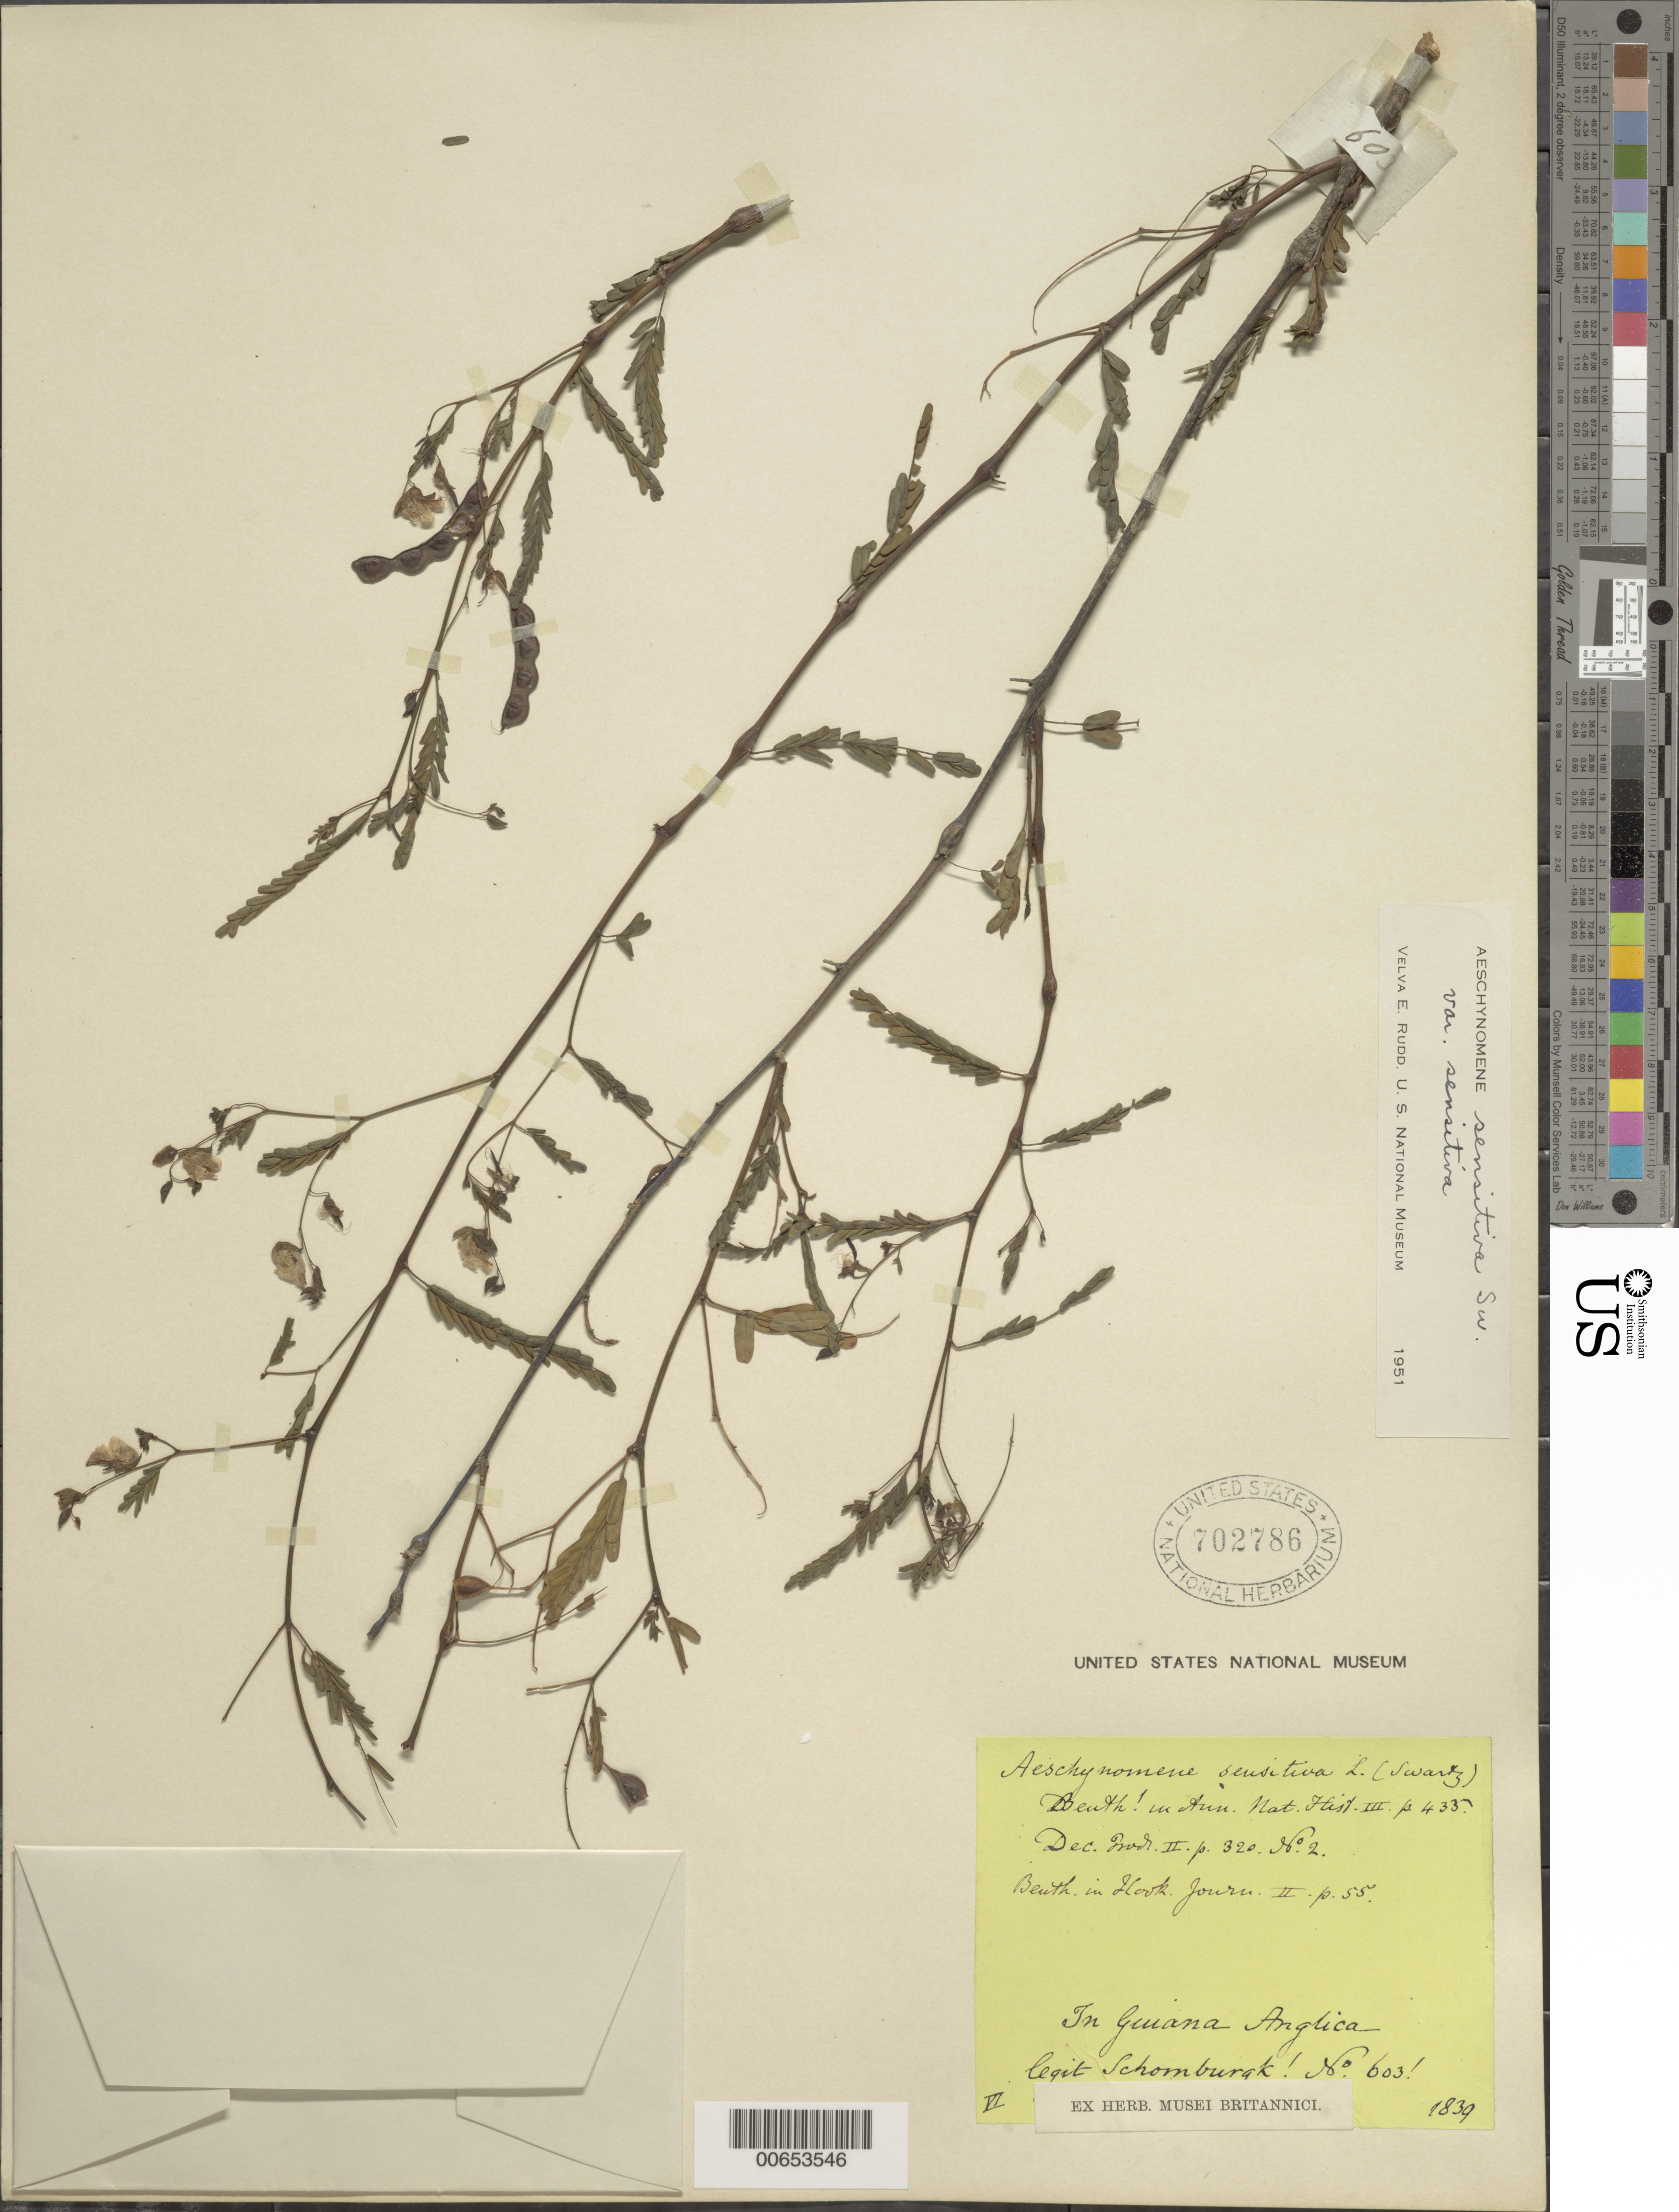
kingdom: Plantae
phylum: Tracheophyta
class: Magnoliopsida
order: Fabales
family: Fabaceae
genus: Aeschynomene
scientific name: Aeschynomene sensitiva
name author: Sw.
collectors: R. H. Schomburgk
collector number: I 603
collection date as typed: June 1839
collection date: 1839-06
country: Guyana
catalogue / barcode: US 702786